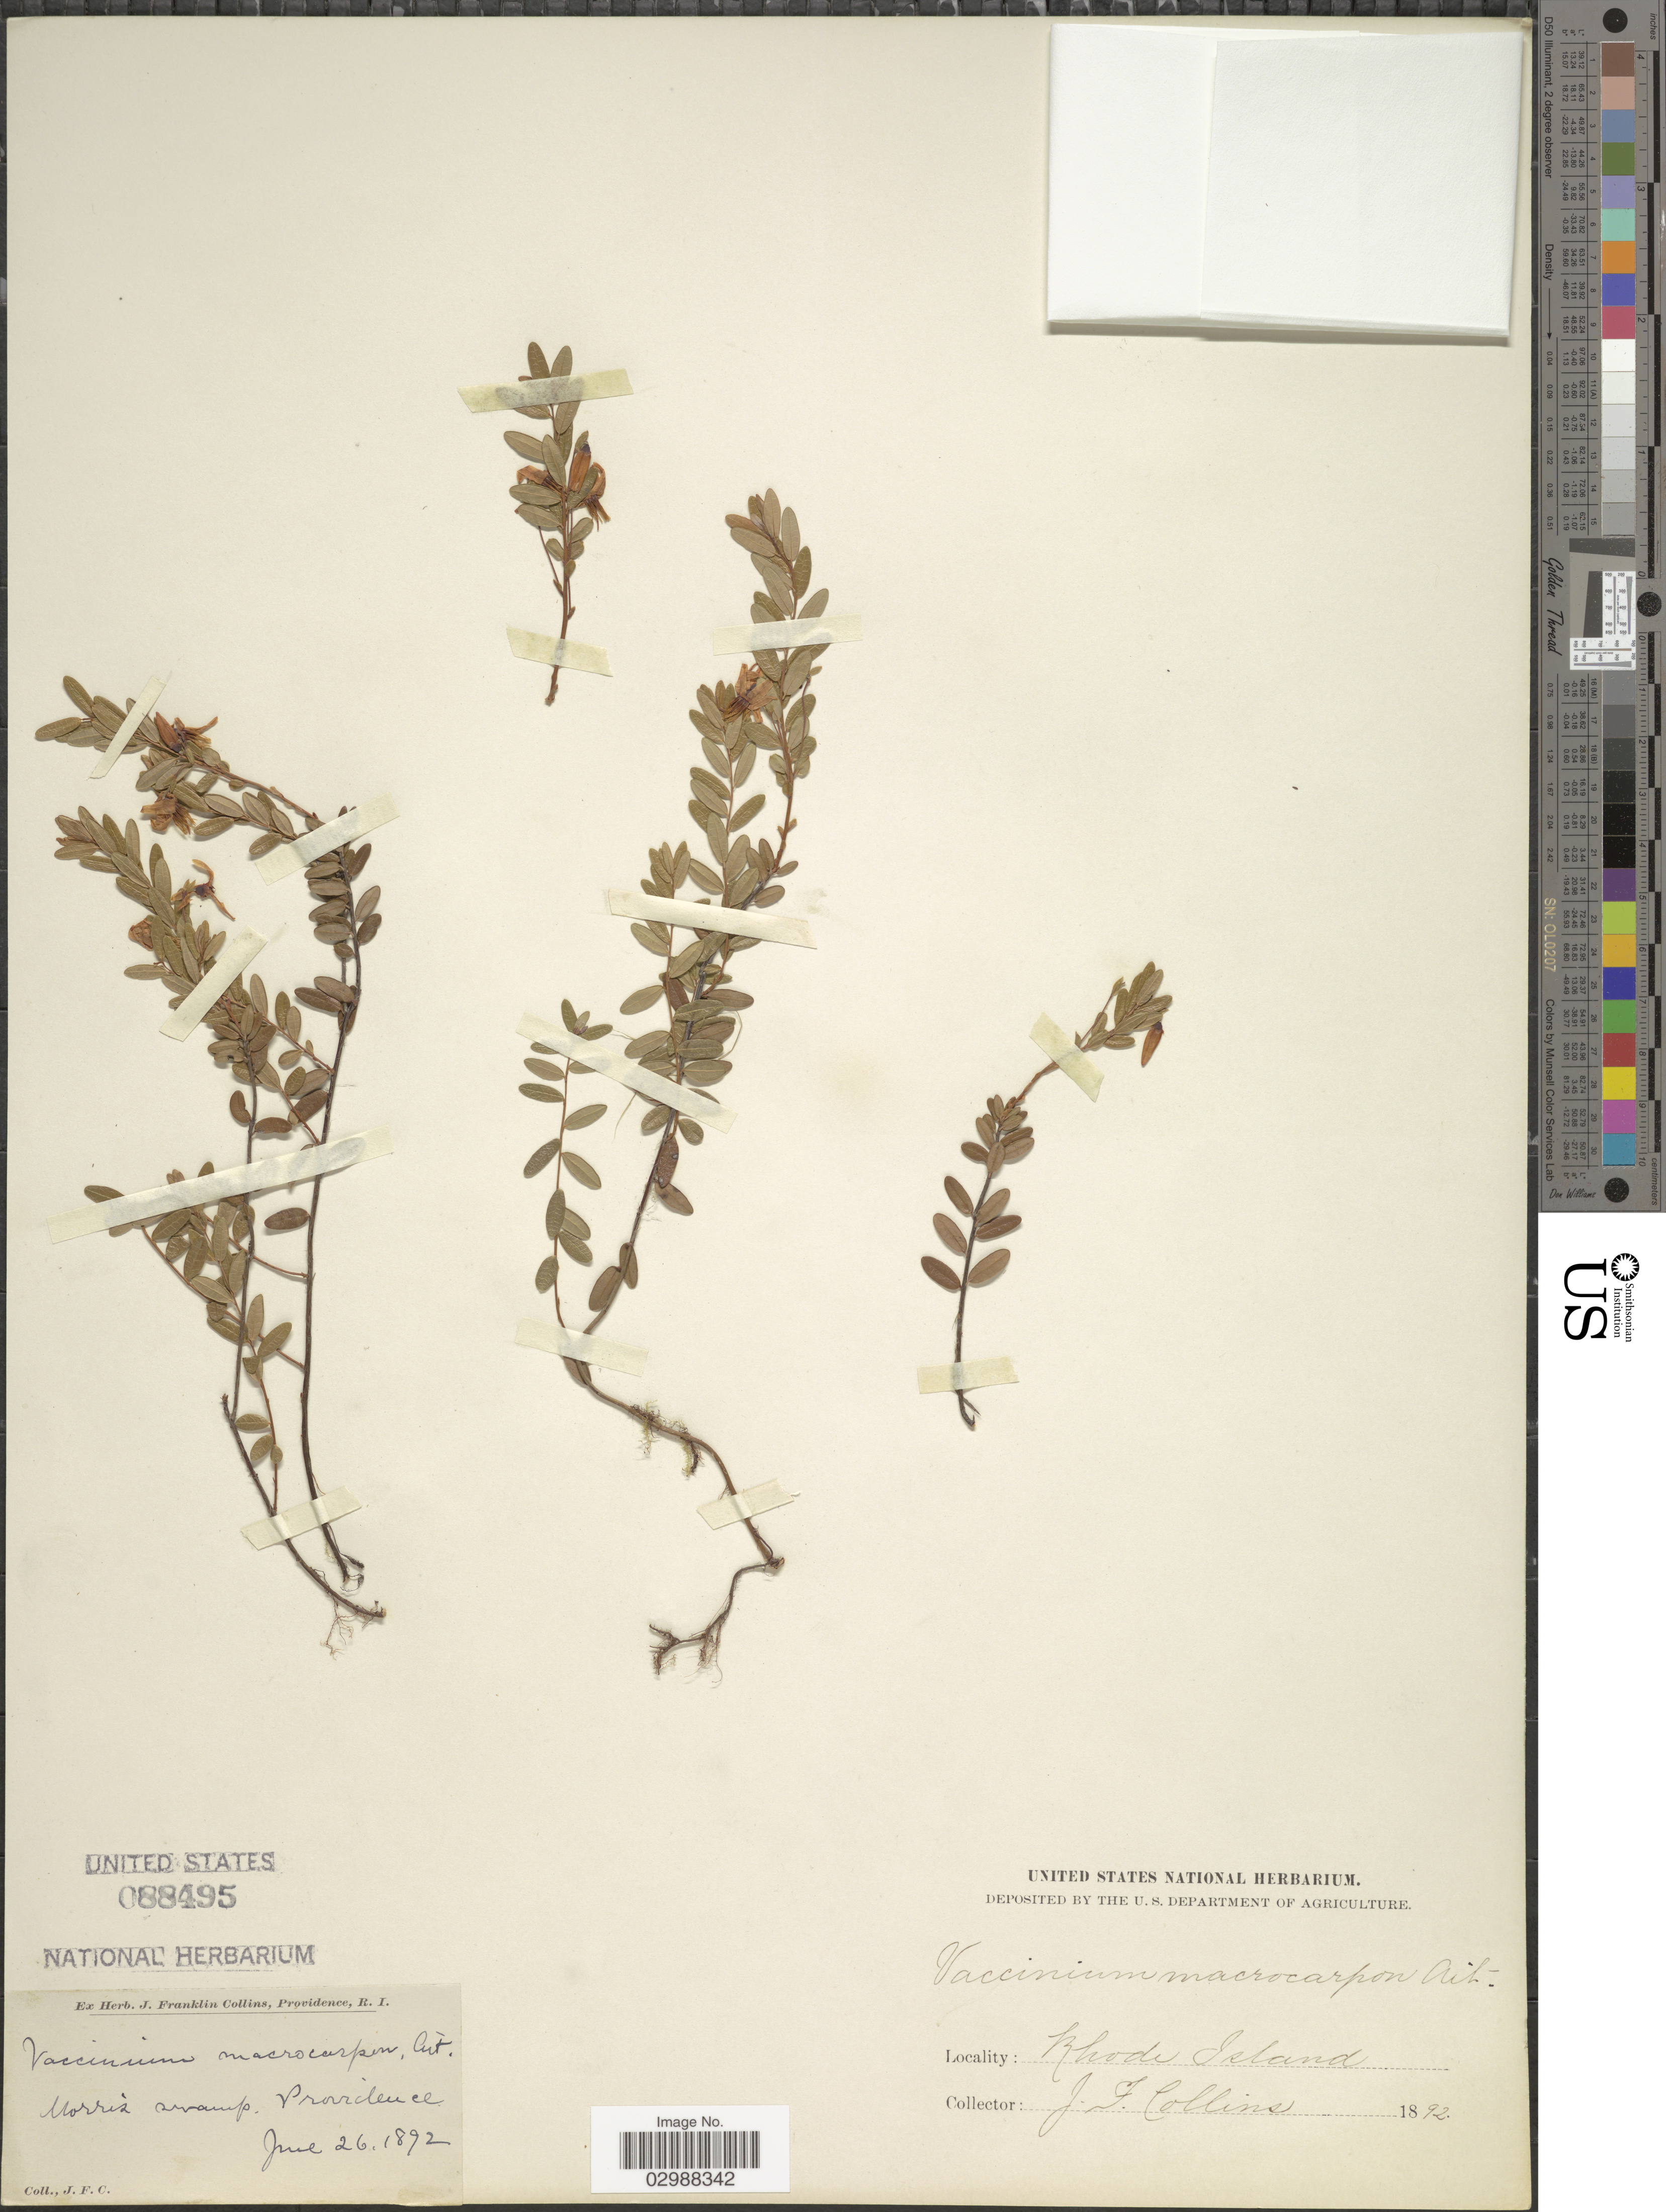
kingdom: Plantae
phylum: Tracheophyta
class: Magnoliopsida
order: Ericales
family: Ericaceae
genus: Vaccinium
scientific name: Vaccinium macrocarpon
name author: Aiton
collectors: J. Collins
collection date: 1892-06-26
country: United States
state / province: Rhode Island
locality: Morris swamp, Providence.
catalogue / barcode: US 88495